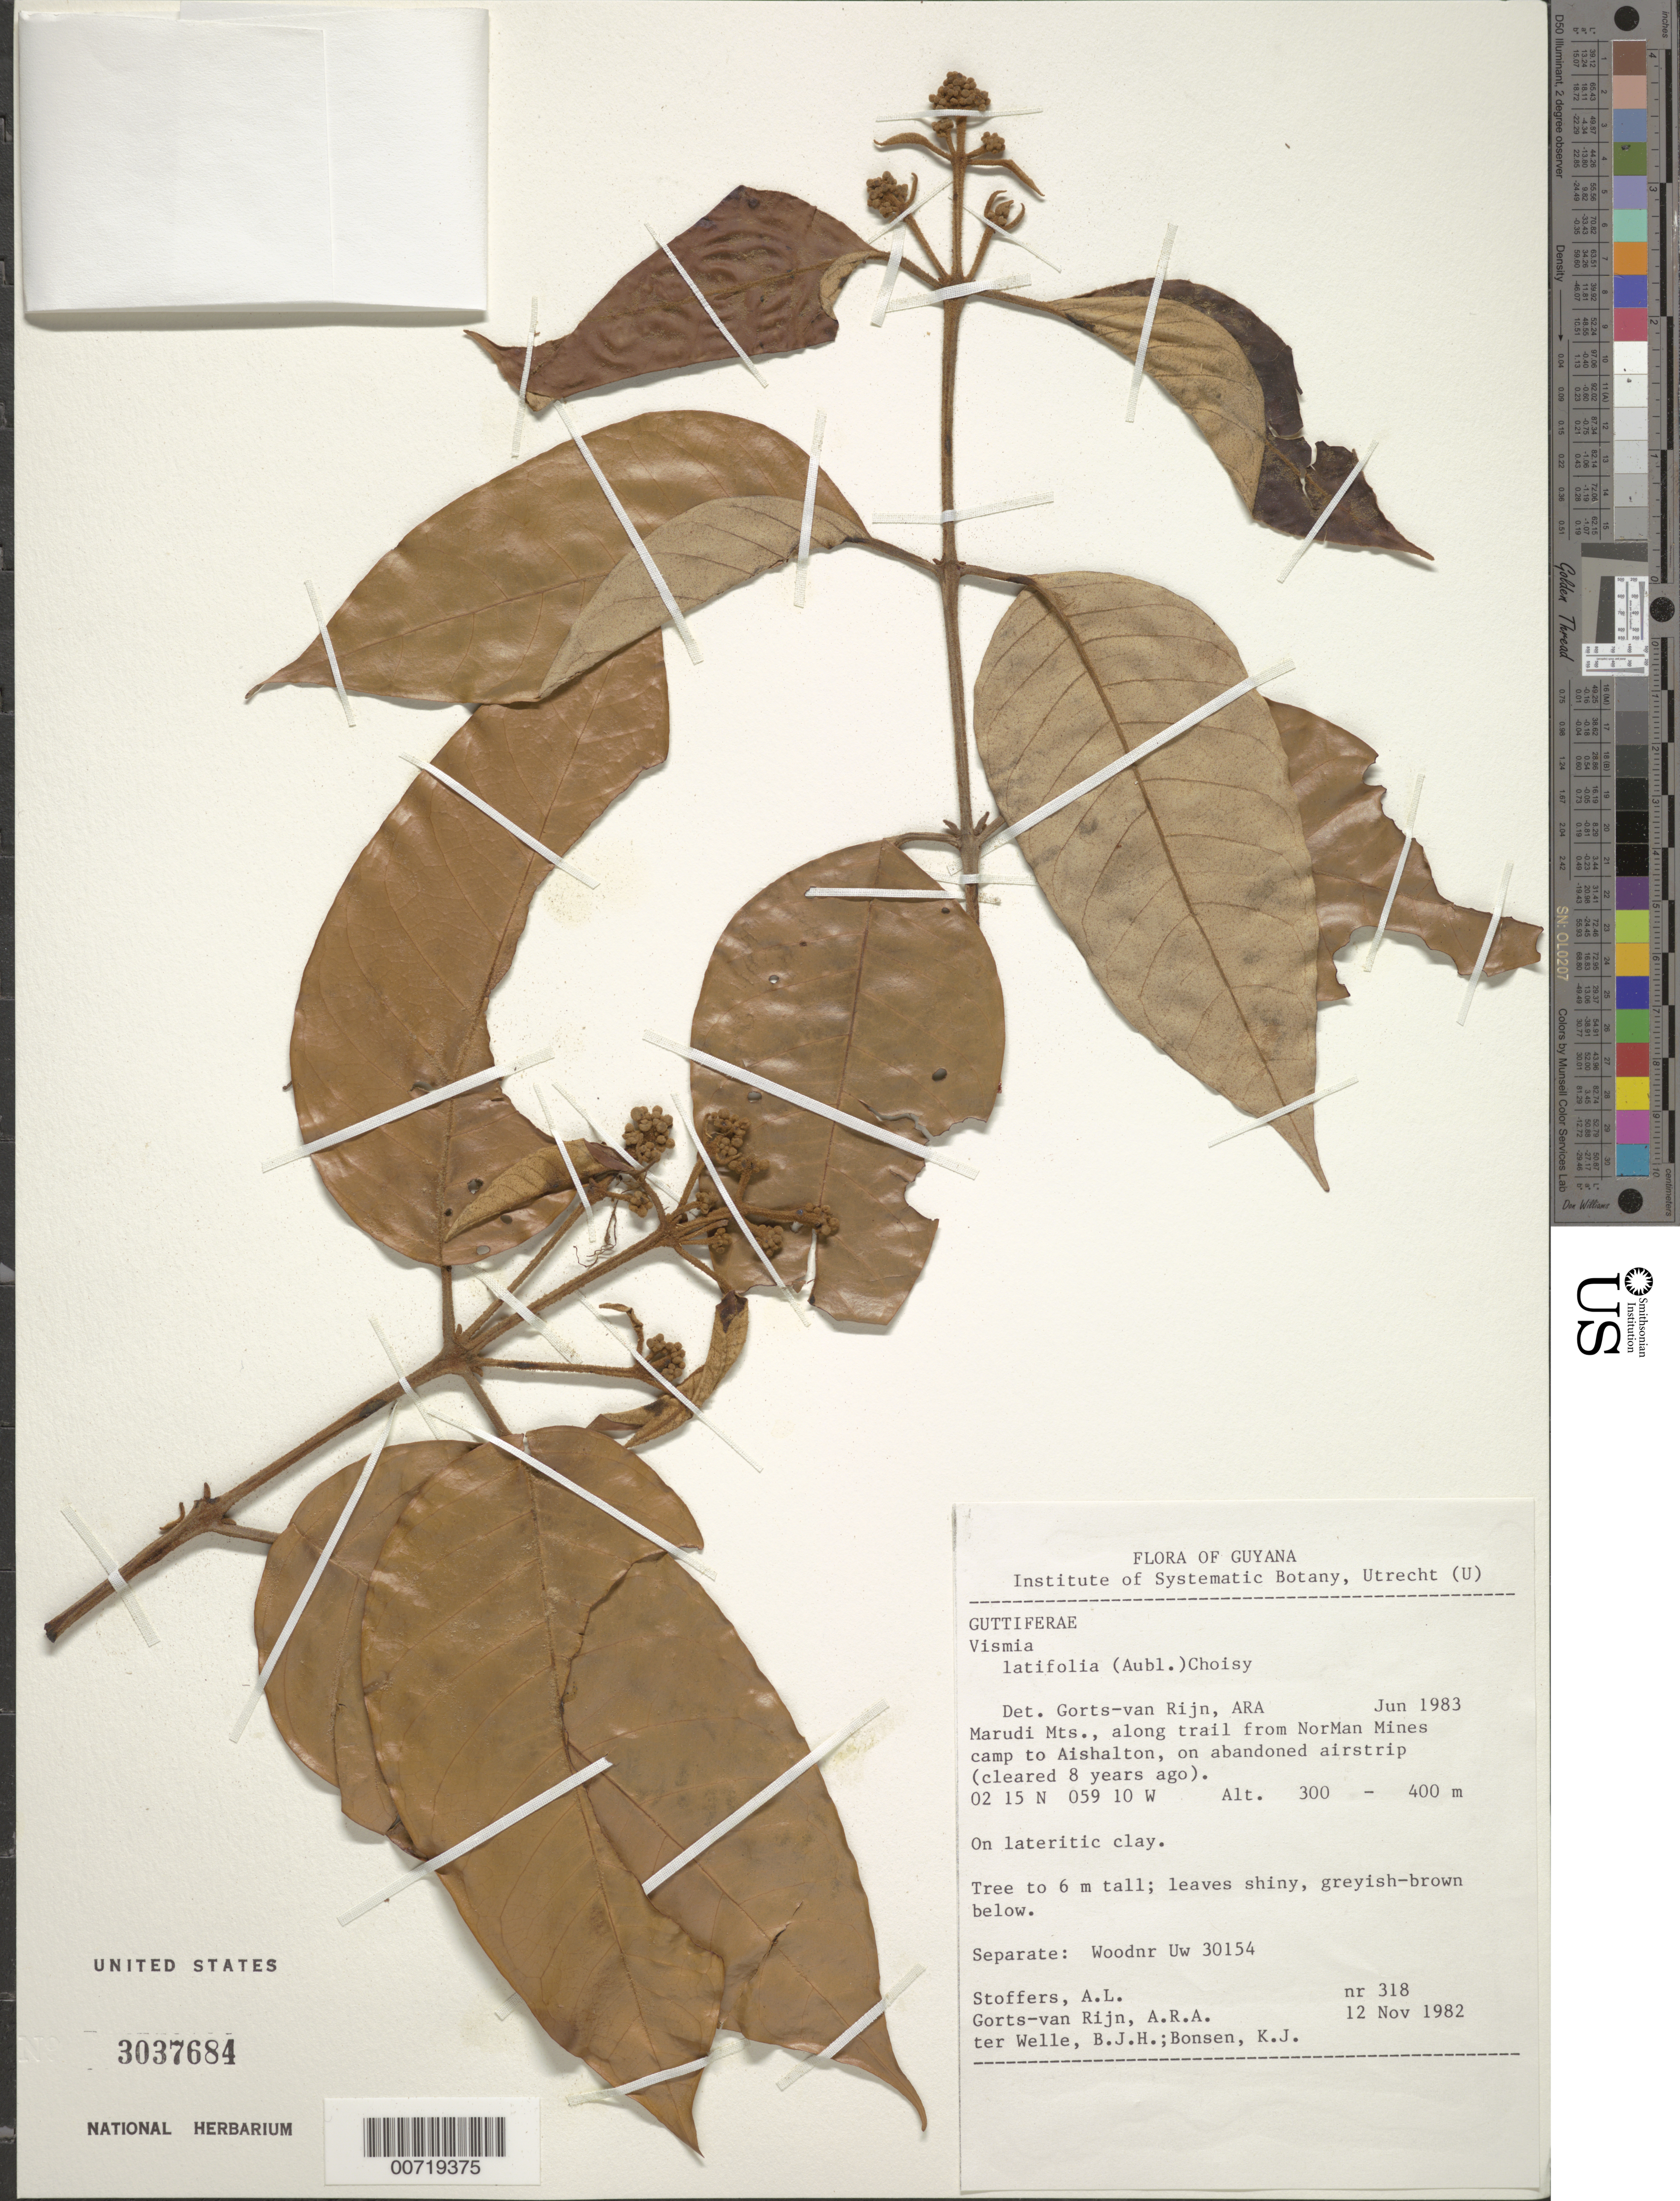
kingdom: Plantae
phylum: Tracheophyta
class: Magnoliopsida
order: Malpighiales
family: Hypericaceae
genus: Vismia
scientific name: Vismia latifolia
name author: (Aubl.) Choisy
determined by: Görts-van Rijn, A. R. A.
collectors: A. Stoffers, A. .R. A. Görts-van Rijn, B. Welle & K. Bonsen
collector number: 318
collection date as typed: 12-Nov-82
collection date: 1982-11-12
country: Guyana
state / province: U. Takutu-U. Essequibo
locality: Marudi Mts., along trail from NorMan Mines to Aishalton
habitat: Lateritic clay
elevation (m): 300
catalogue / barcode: US 3037684